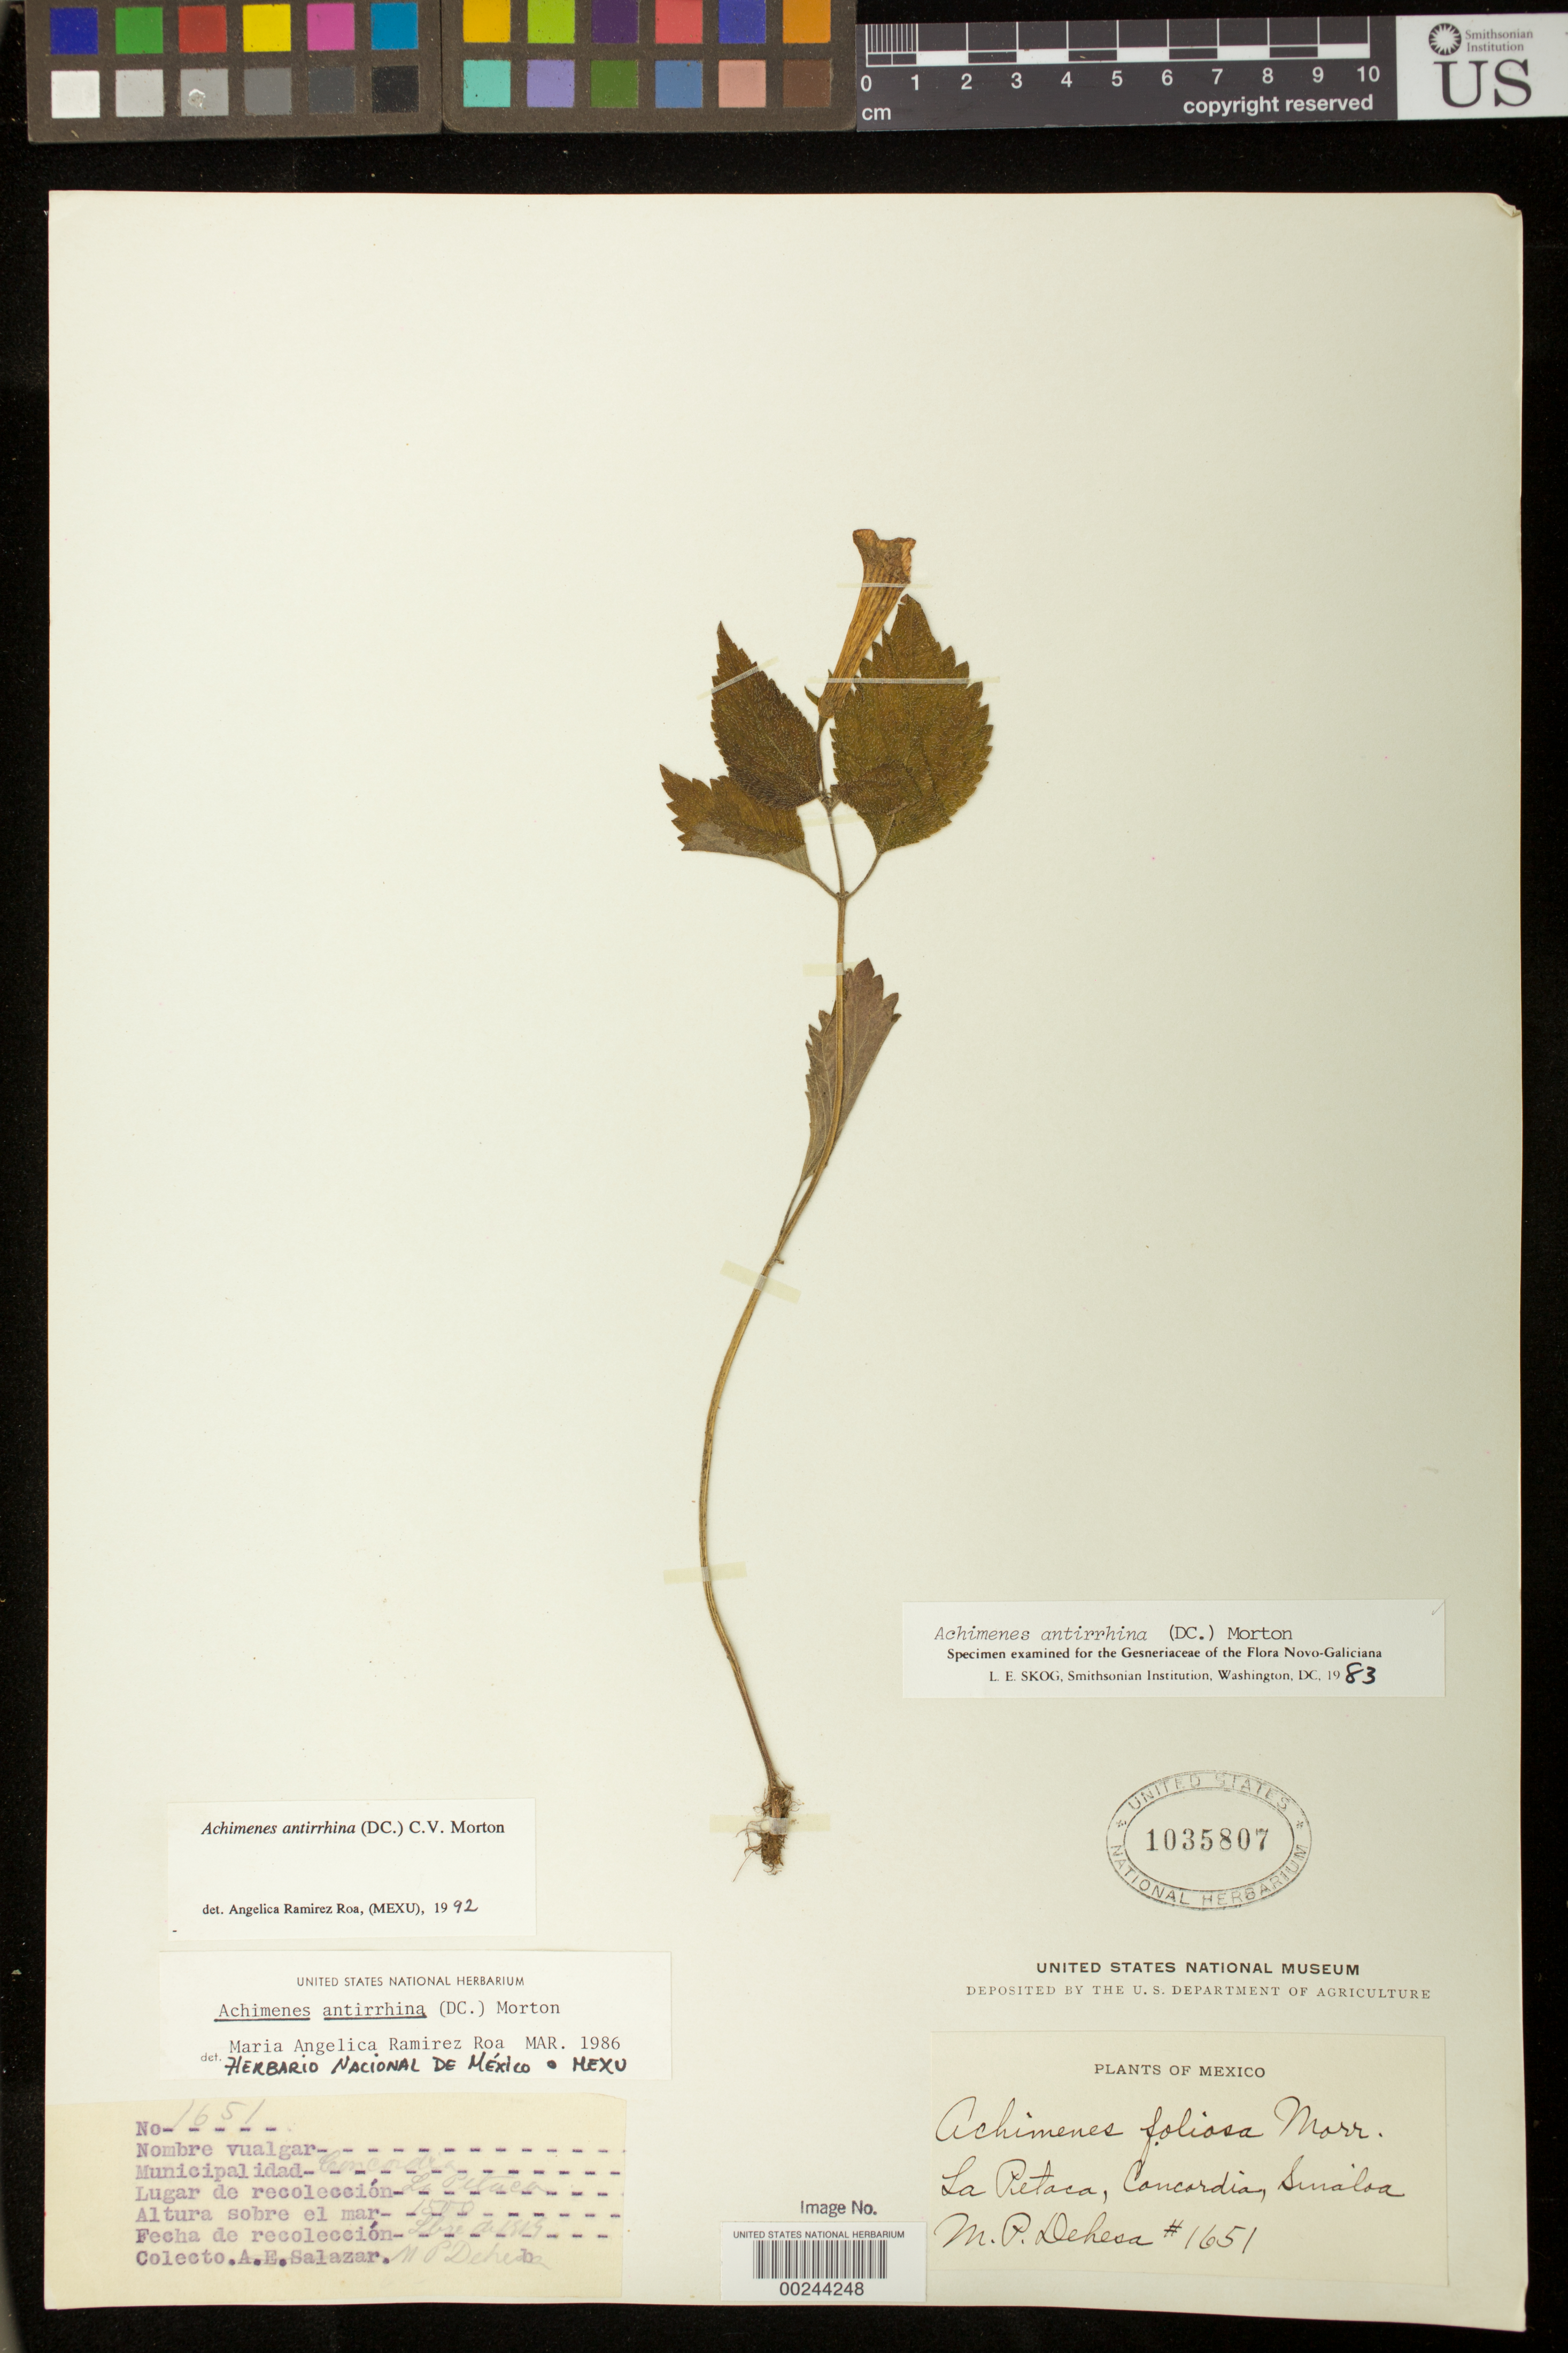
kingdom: Plantae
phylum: Tracheophyta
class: Magnoliopsida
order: Lamiales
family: Gesneriaceae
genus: Achimenes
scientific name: Achimenes antirrhina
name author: (DC.) C.V. Morton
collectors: M. Dehesa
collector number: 1651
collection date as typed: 1919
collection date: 1919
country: Mexico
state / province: Sinaloa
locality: La Petaca, Concordia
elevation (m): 1500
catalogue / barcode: US 1035807